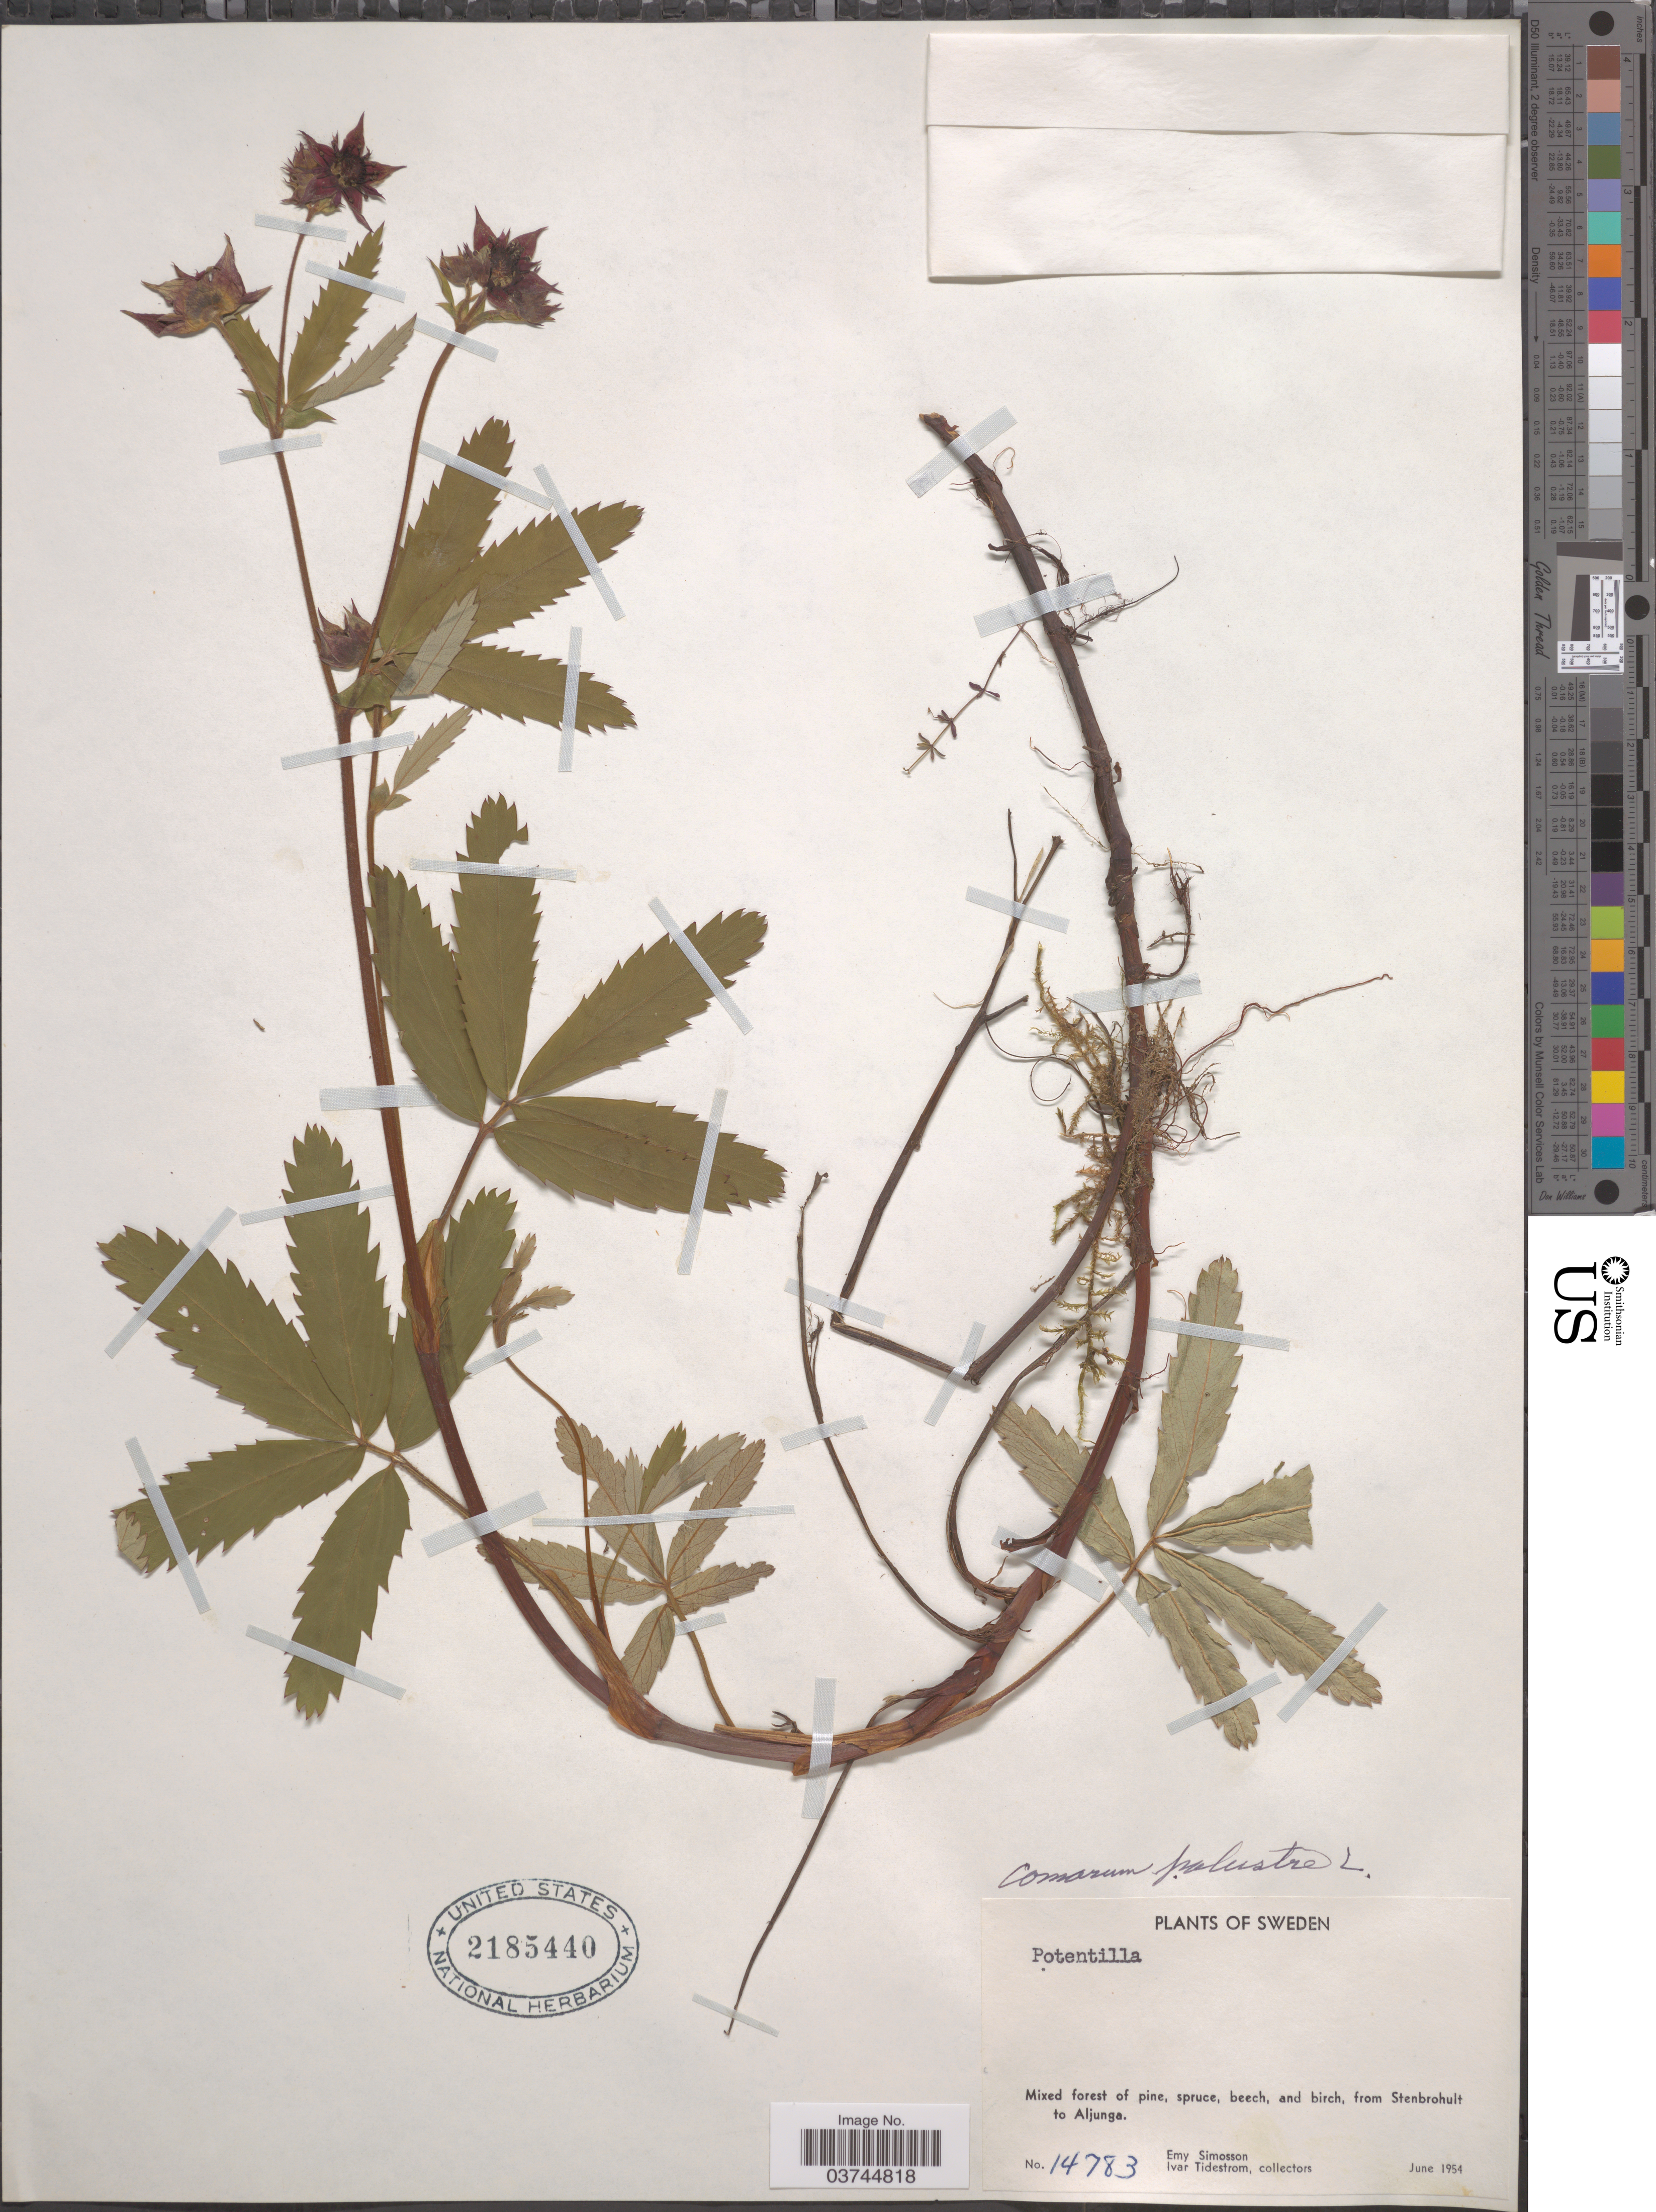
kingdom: Plantae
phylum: Tracheophyta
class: Magnoliopsida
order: Rosales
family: Rosaceae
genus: Comarum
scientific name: Comarum palustre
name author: L.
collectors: E. Simosson & I. F. Tidestrom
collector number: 14783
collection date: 1954-06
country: Sweden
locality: From Stenbrohult to Aljunga.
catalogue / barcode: US 2185440